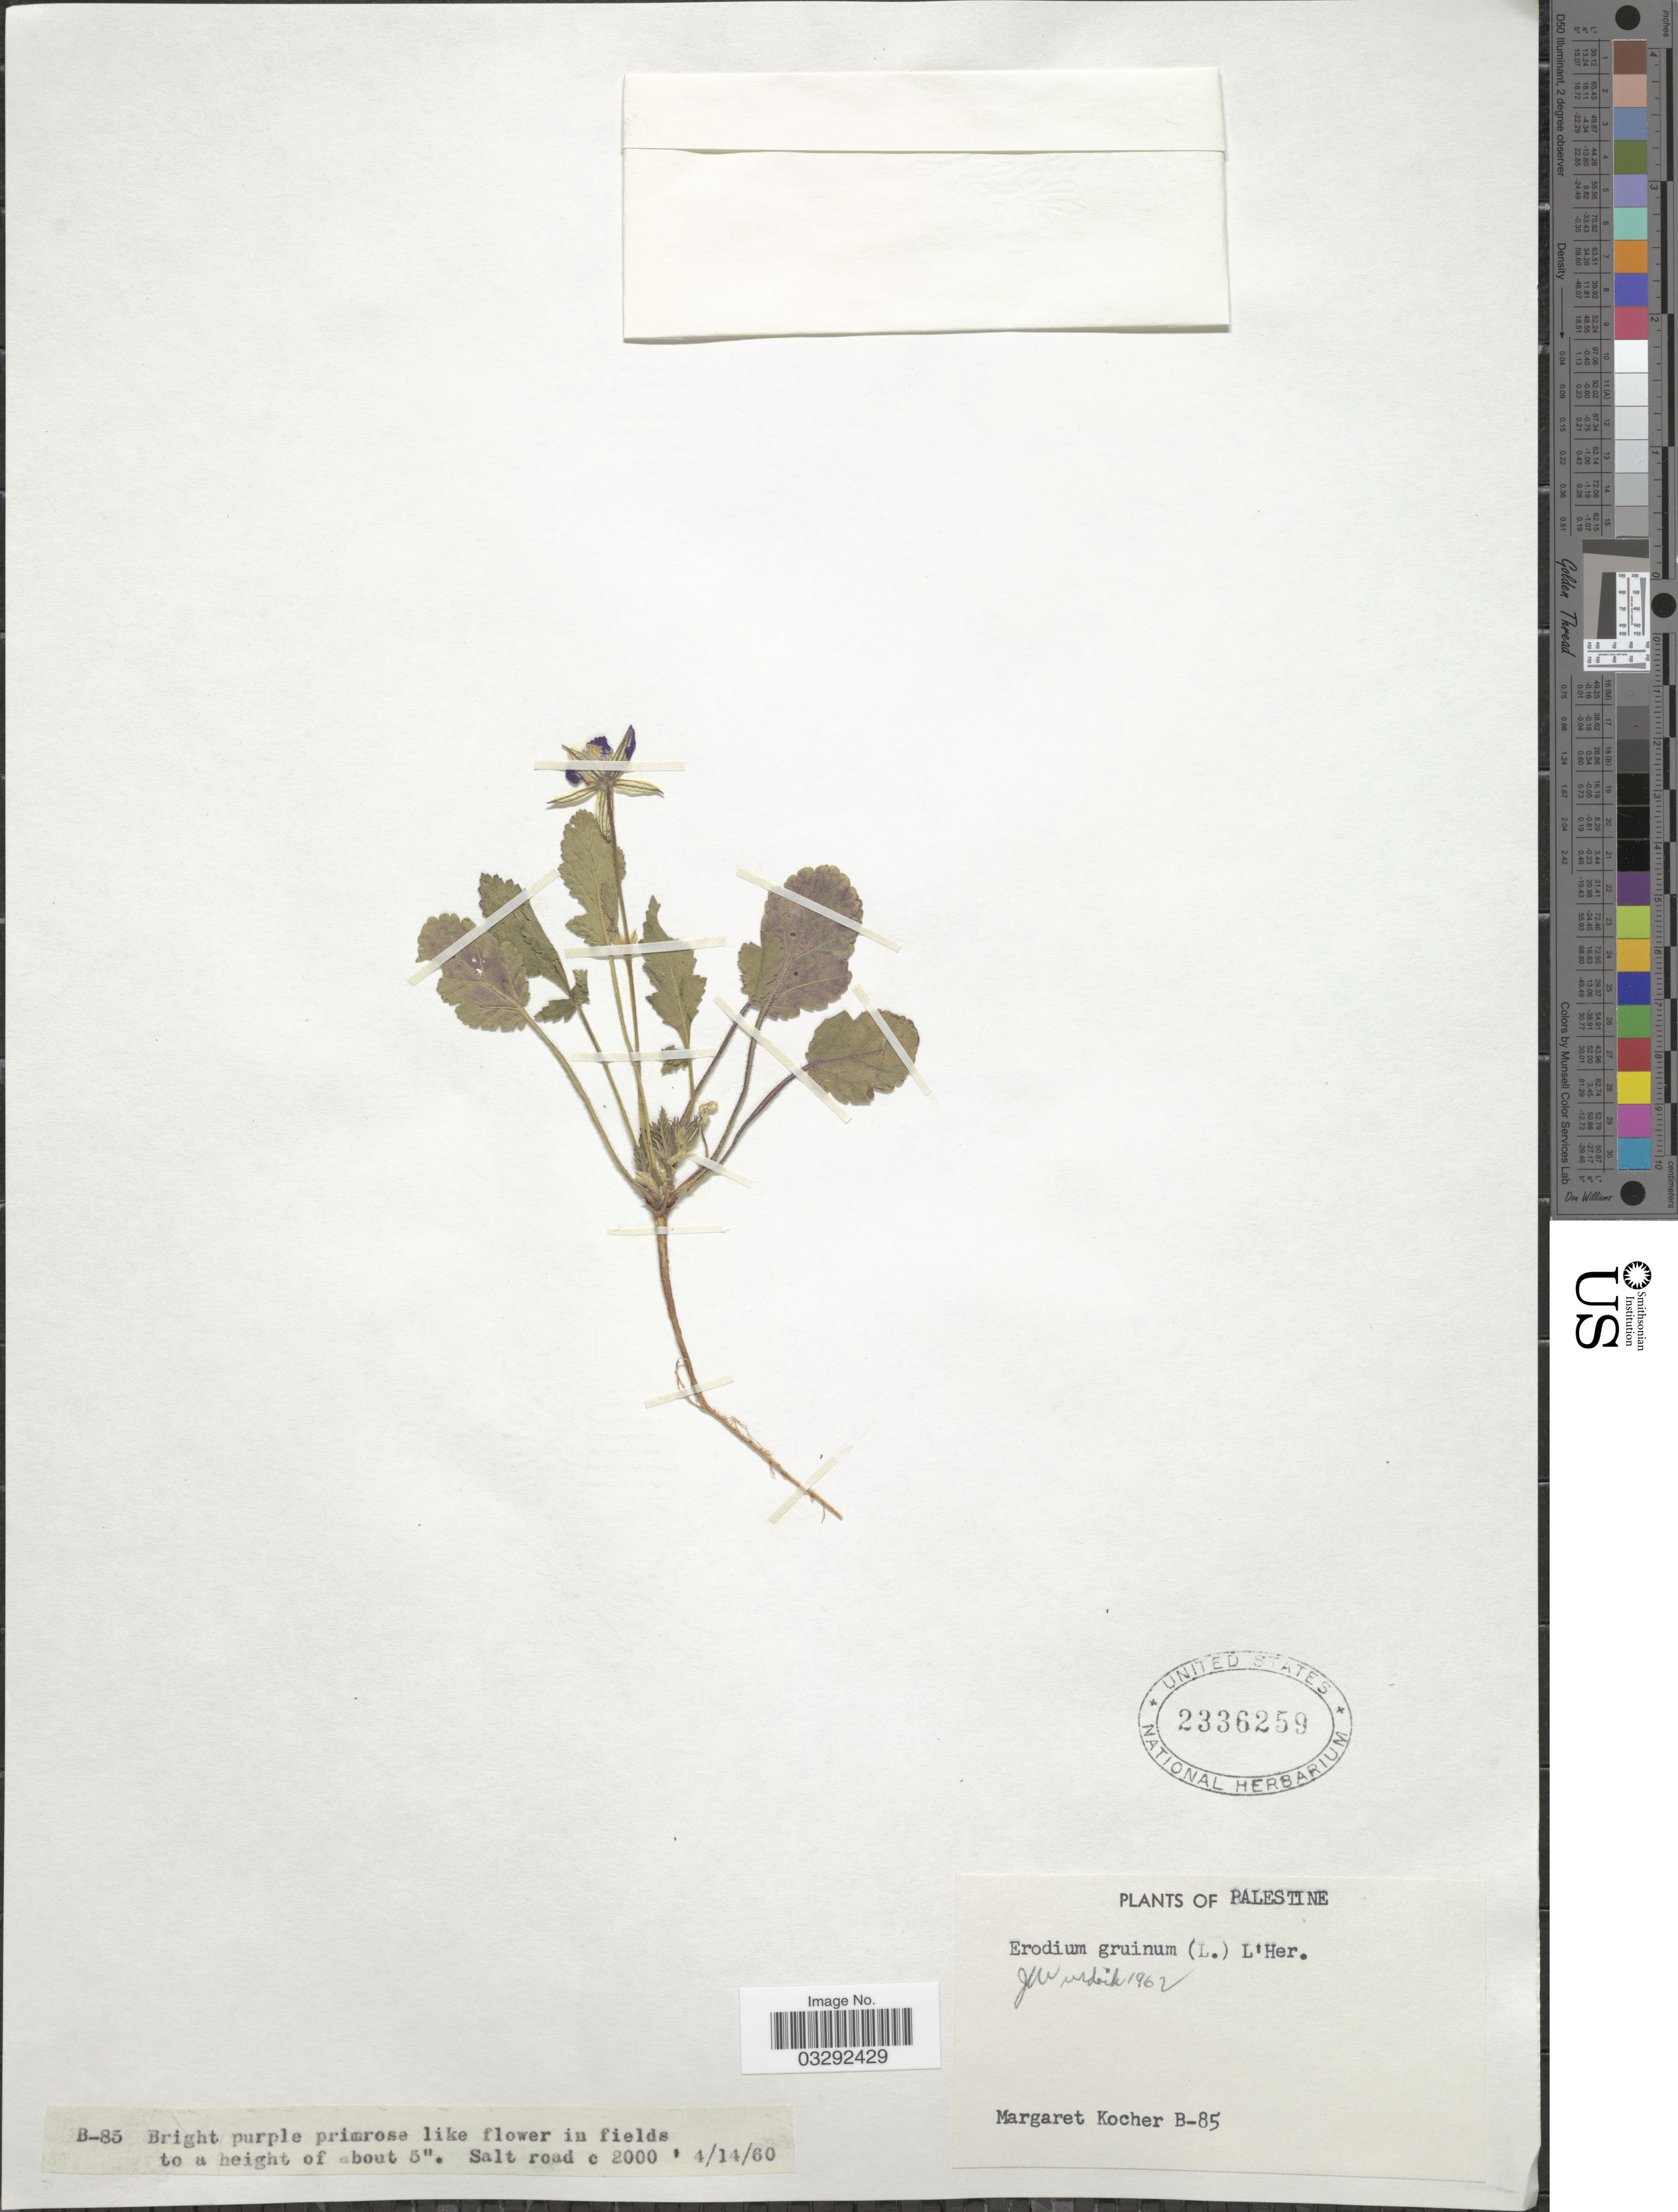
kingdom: Plantae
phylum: Tracheophyta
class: Magnoliopsida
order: Geraniales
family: Geraniaceae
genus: Erodium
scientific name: Erodium gruinum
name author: L'Hér. ex Aiton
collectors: M. Kocher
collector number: B-85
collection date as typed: Transcribed d/m/y: 14/4/60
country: Israel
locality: Palestine.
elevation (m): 610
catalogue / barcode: US 2336259